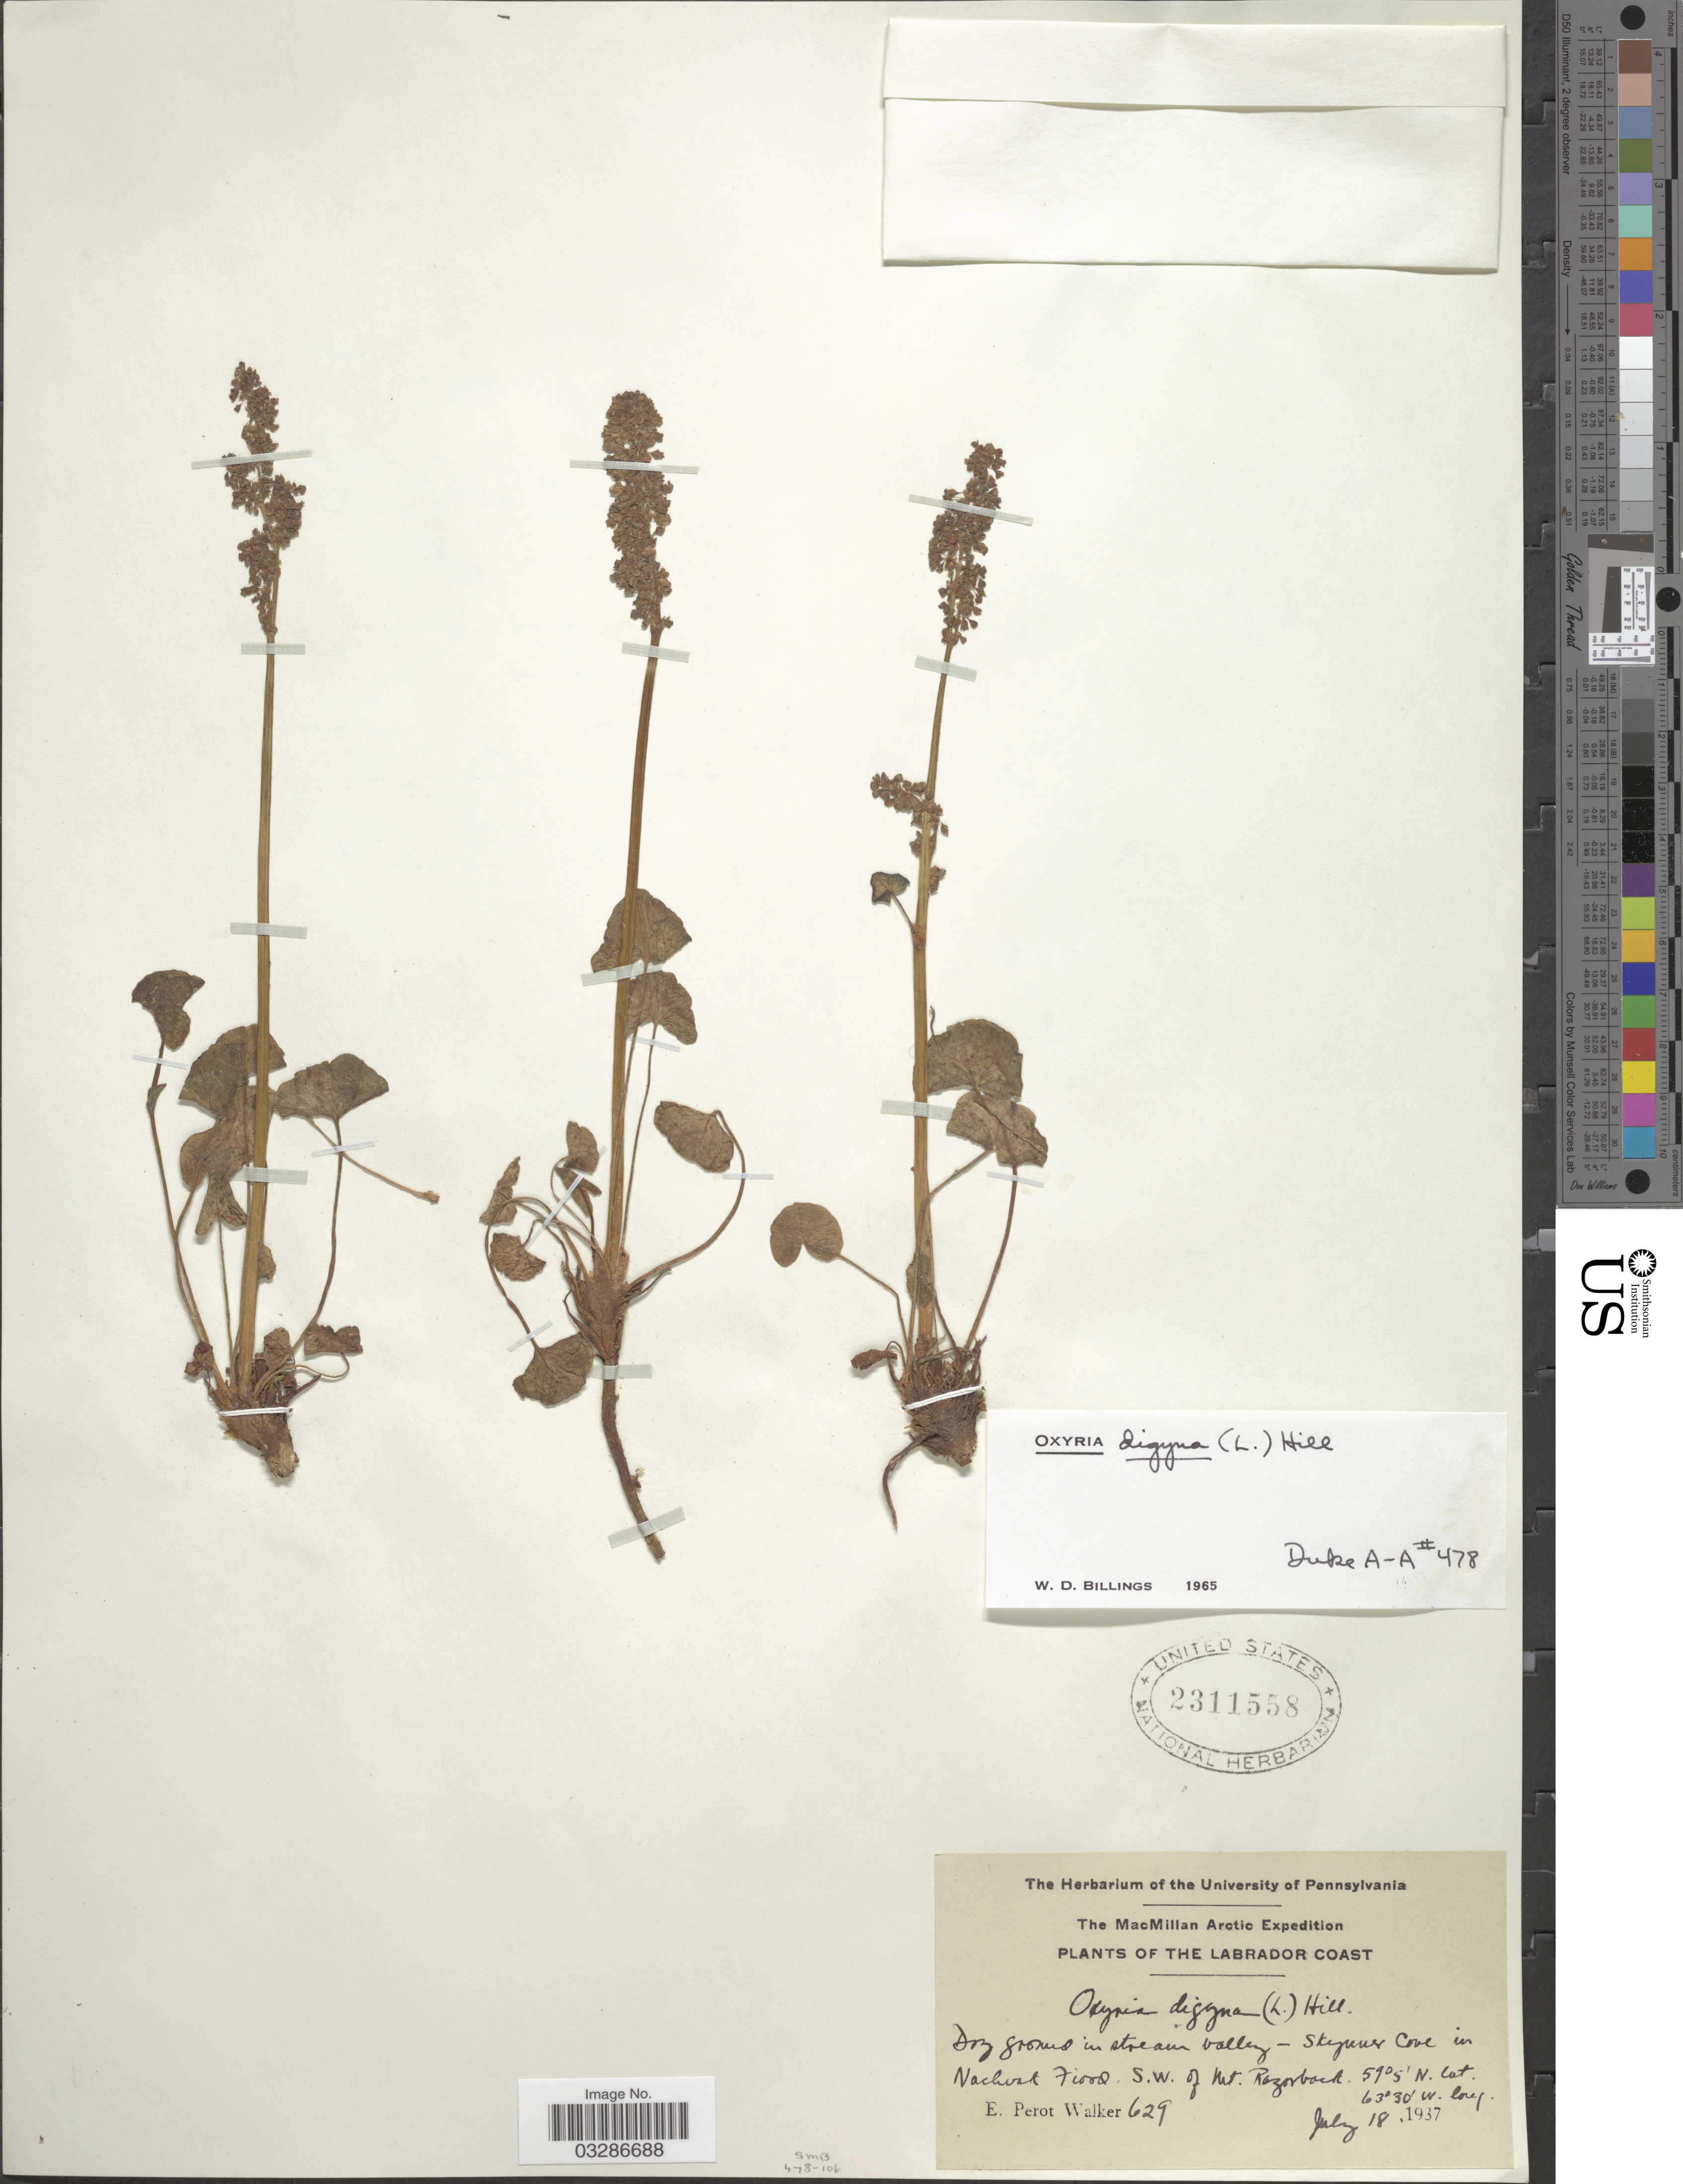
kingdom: Plantae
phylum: Tracheophyta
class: Magnoliopsida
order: Caryophyllales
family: Polygonaceae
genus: Oxyria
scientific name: Oxyria digyna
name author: (L.) Hill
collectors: E. Walker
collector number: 629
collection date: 1937-07-18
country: Canada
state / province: Newfoundland and Labrador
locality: The Labrador Coast. Dry ground in stream valley - Skynner Cove in Nachvak Fiord. S.W. of Mt. Razorback.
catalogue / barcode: US 2311558